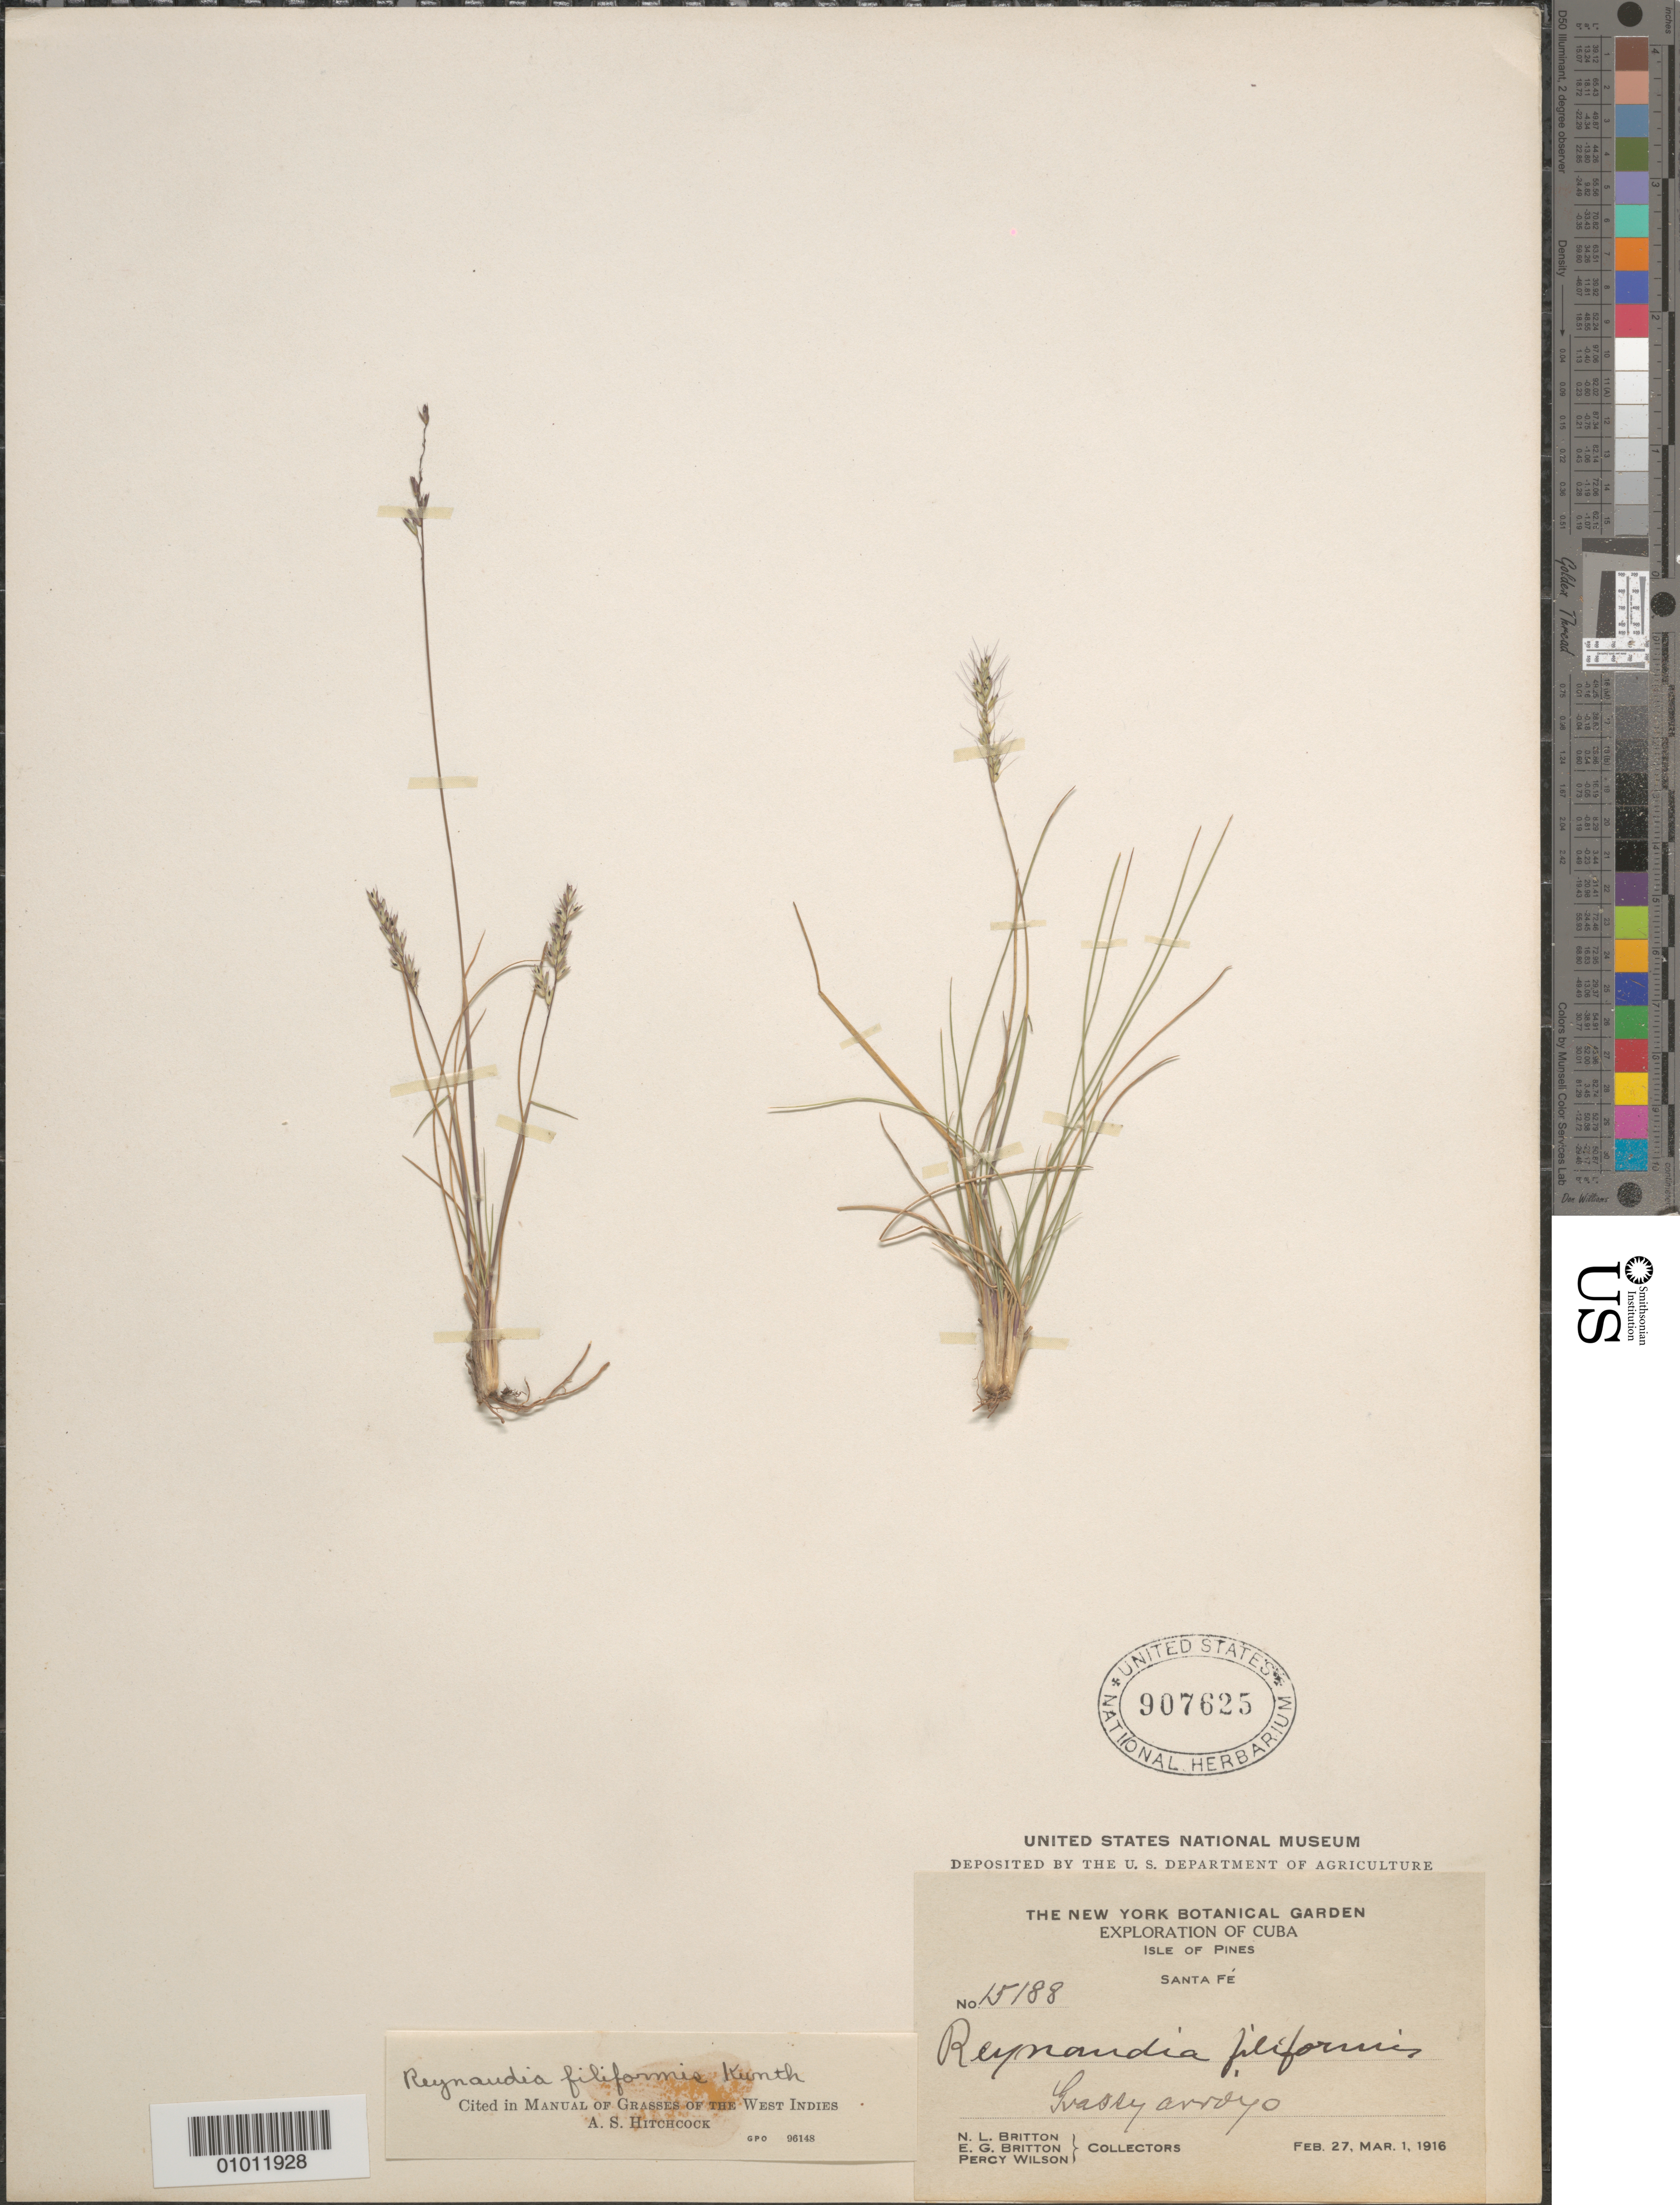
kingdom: Plantae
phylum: Tracheophyta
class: Liliopsida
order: Poales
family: Poaceae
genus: Reynaudia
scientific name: Reynaudia filiformis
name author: (Spreng. ex Schult.) Kunth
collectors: N. Britton, E. G. Britton & P. Wilson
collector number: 15188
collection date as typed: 27 Feb 1916 and 21 Mar 1916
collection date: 1916-02-27,1916-03-21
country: Cuba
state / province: Isla de la Juventud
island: Isla de la Juventud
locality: Grassy arroyo [dry creek bed]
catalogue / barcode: US 907625